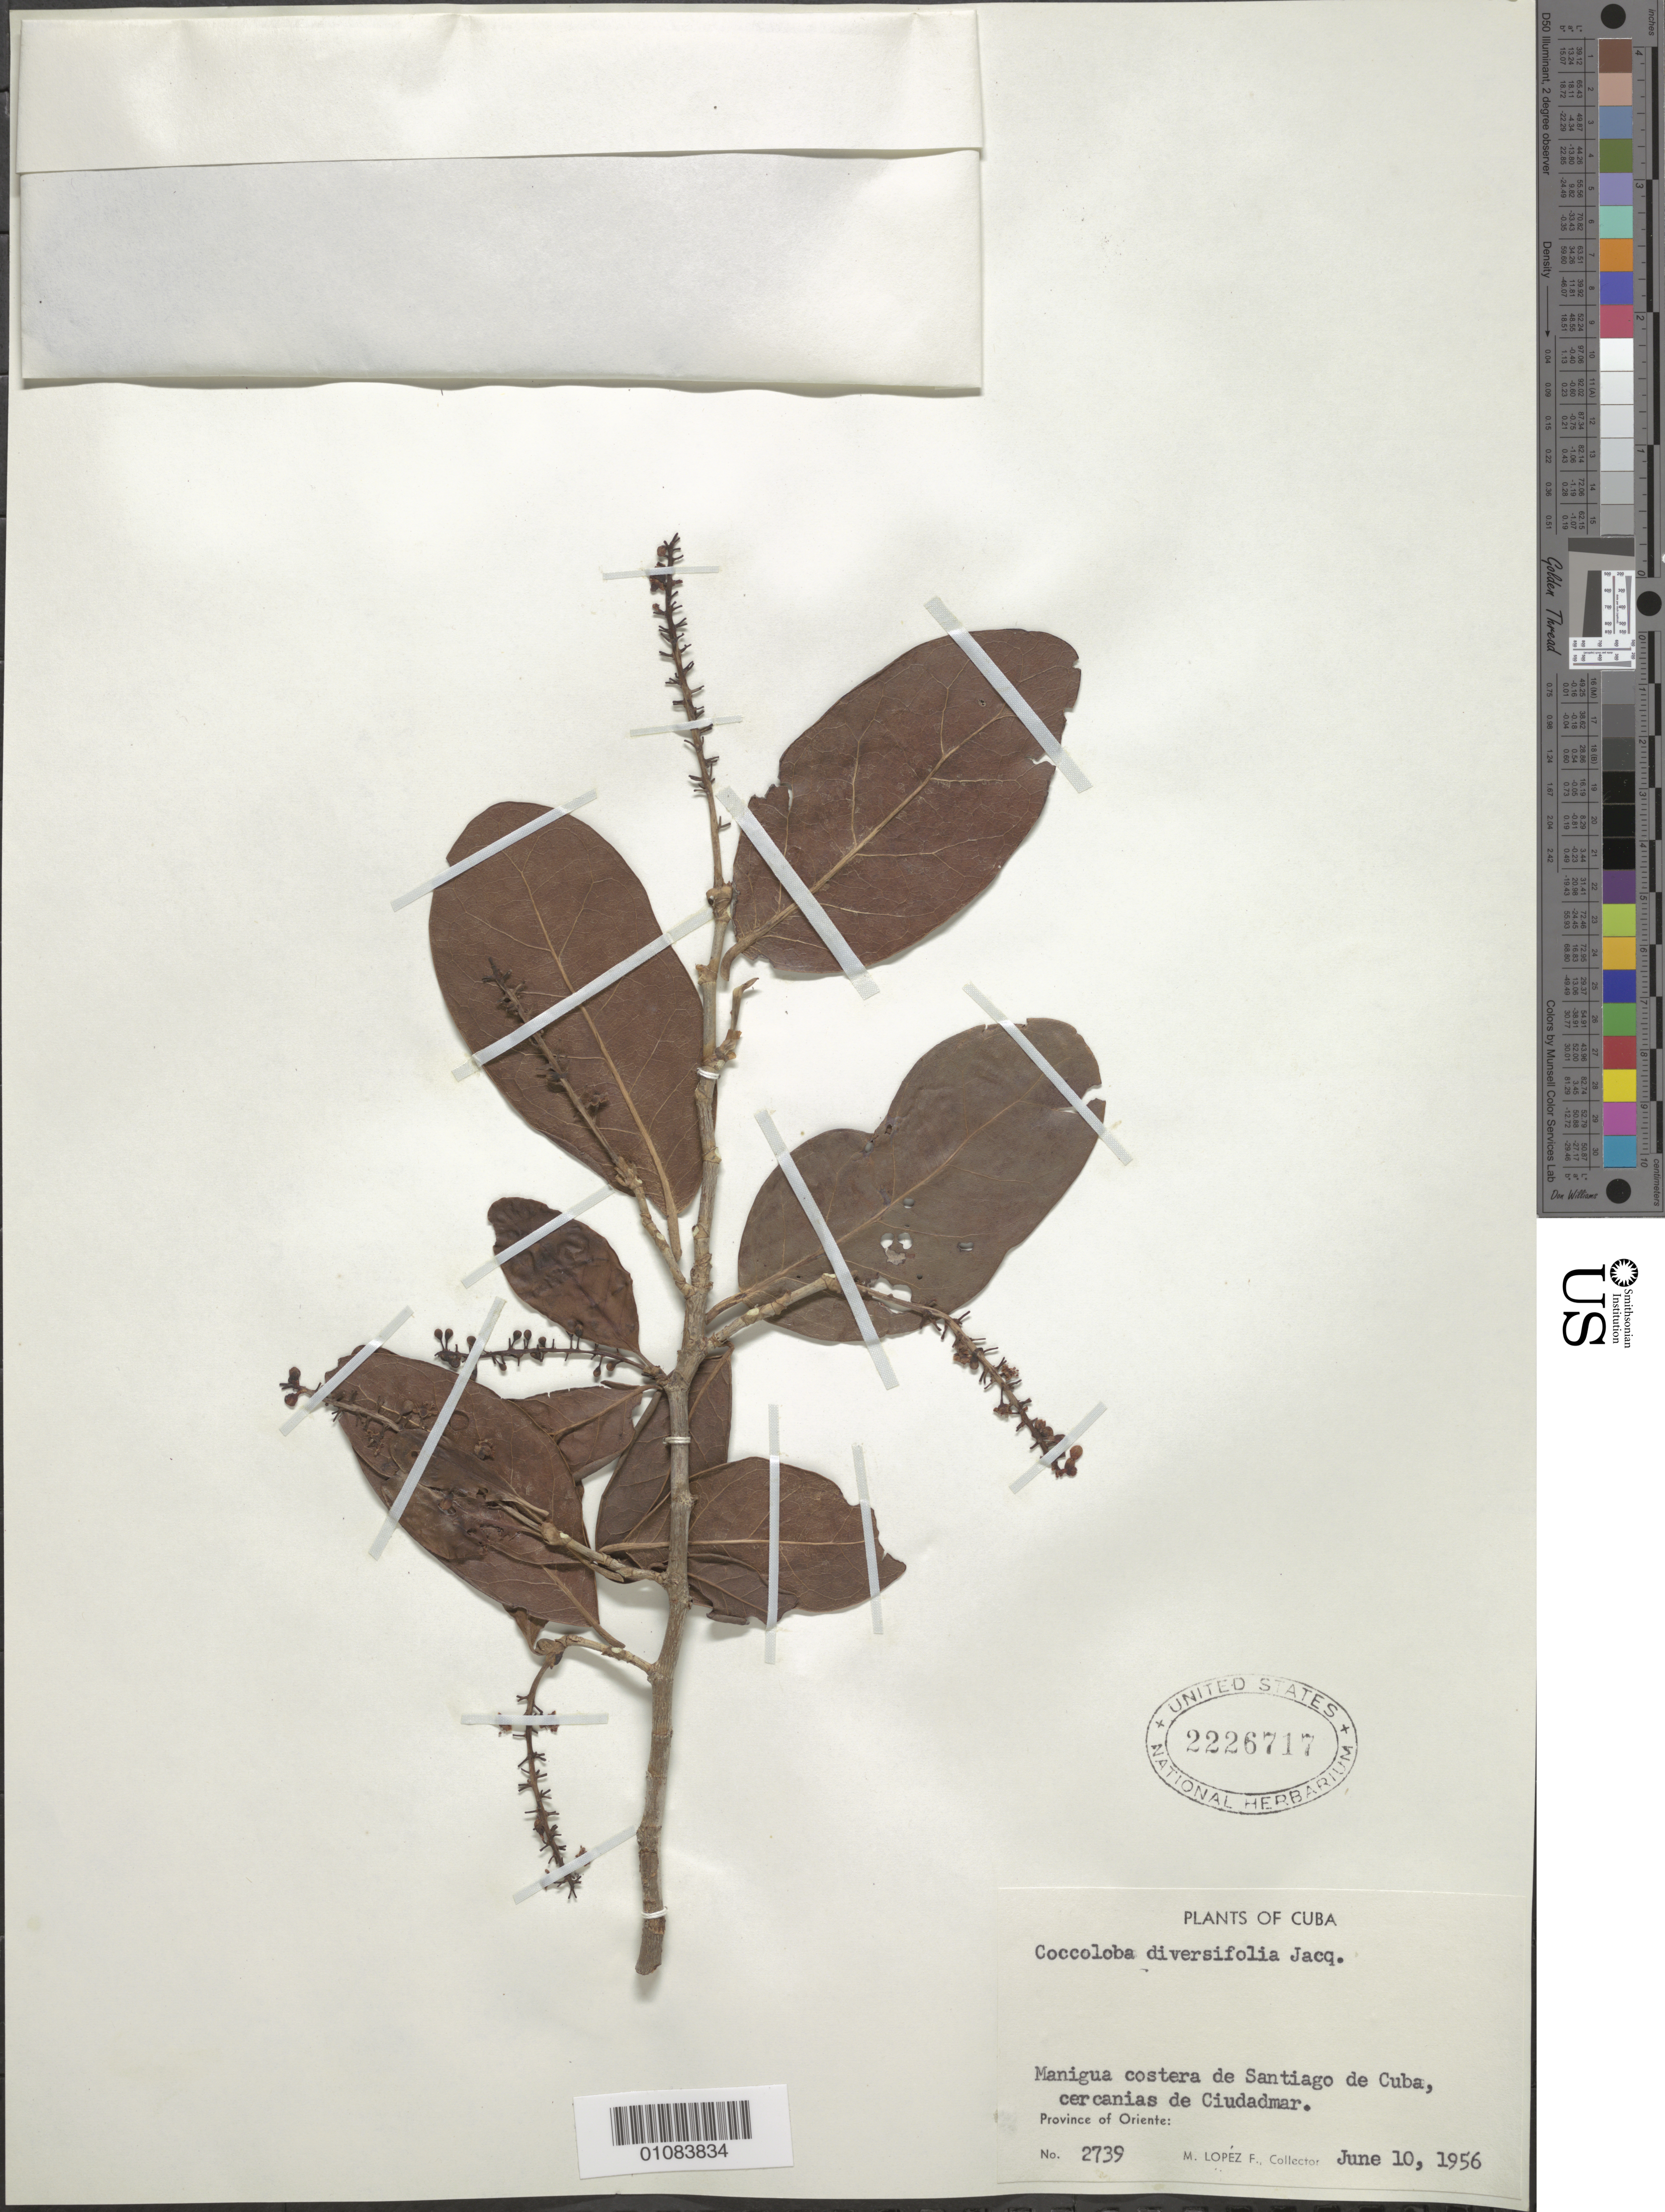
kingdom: Plantae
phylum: Tracheophyta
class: Magnoliopsida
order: Caryophyllales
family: Polygonaceae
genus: Coccoloba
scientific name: Coccoloba diversifolia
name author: Jacq.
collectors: M. López Figueiras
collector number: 2739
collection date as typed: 10 Jun 1956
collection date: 1956-06-10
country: Cuba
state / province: Santiago de Cuba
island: Cuba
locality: Oriente Manigua costera de Santiago de Cuba, cercanias de Ciudamar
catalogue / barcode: US 2226717